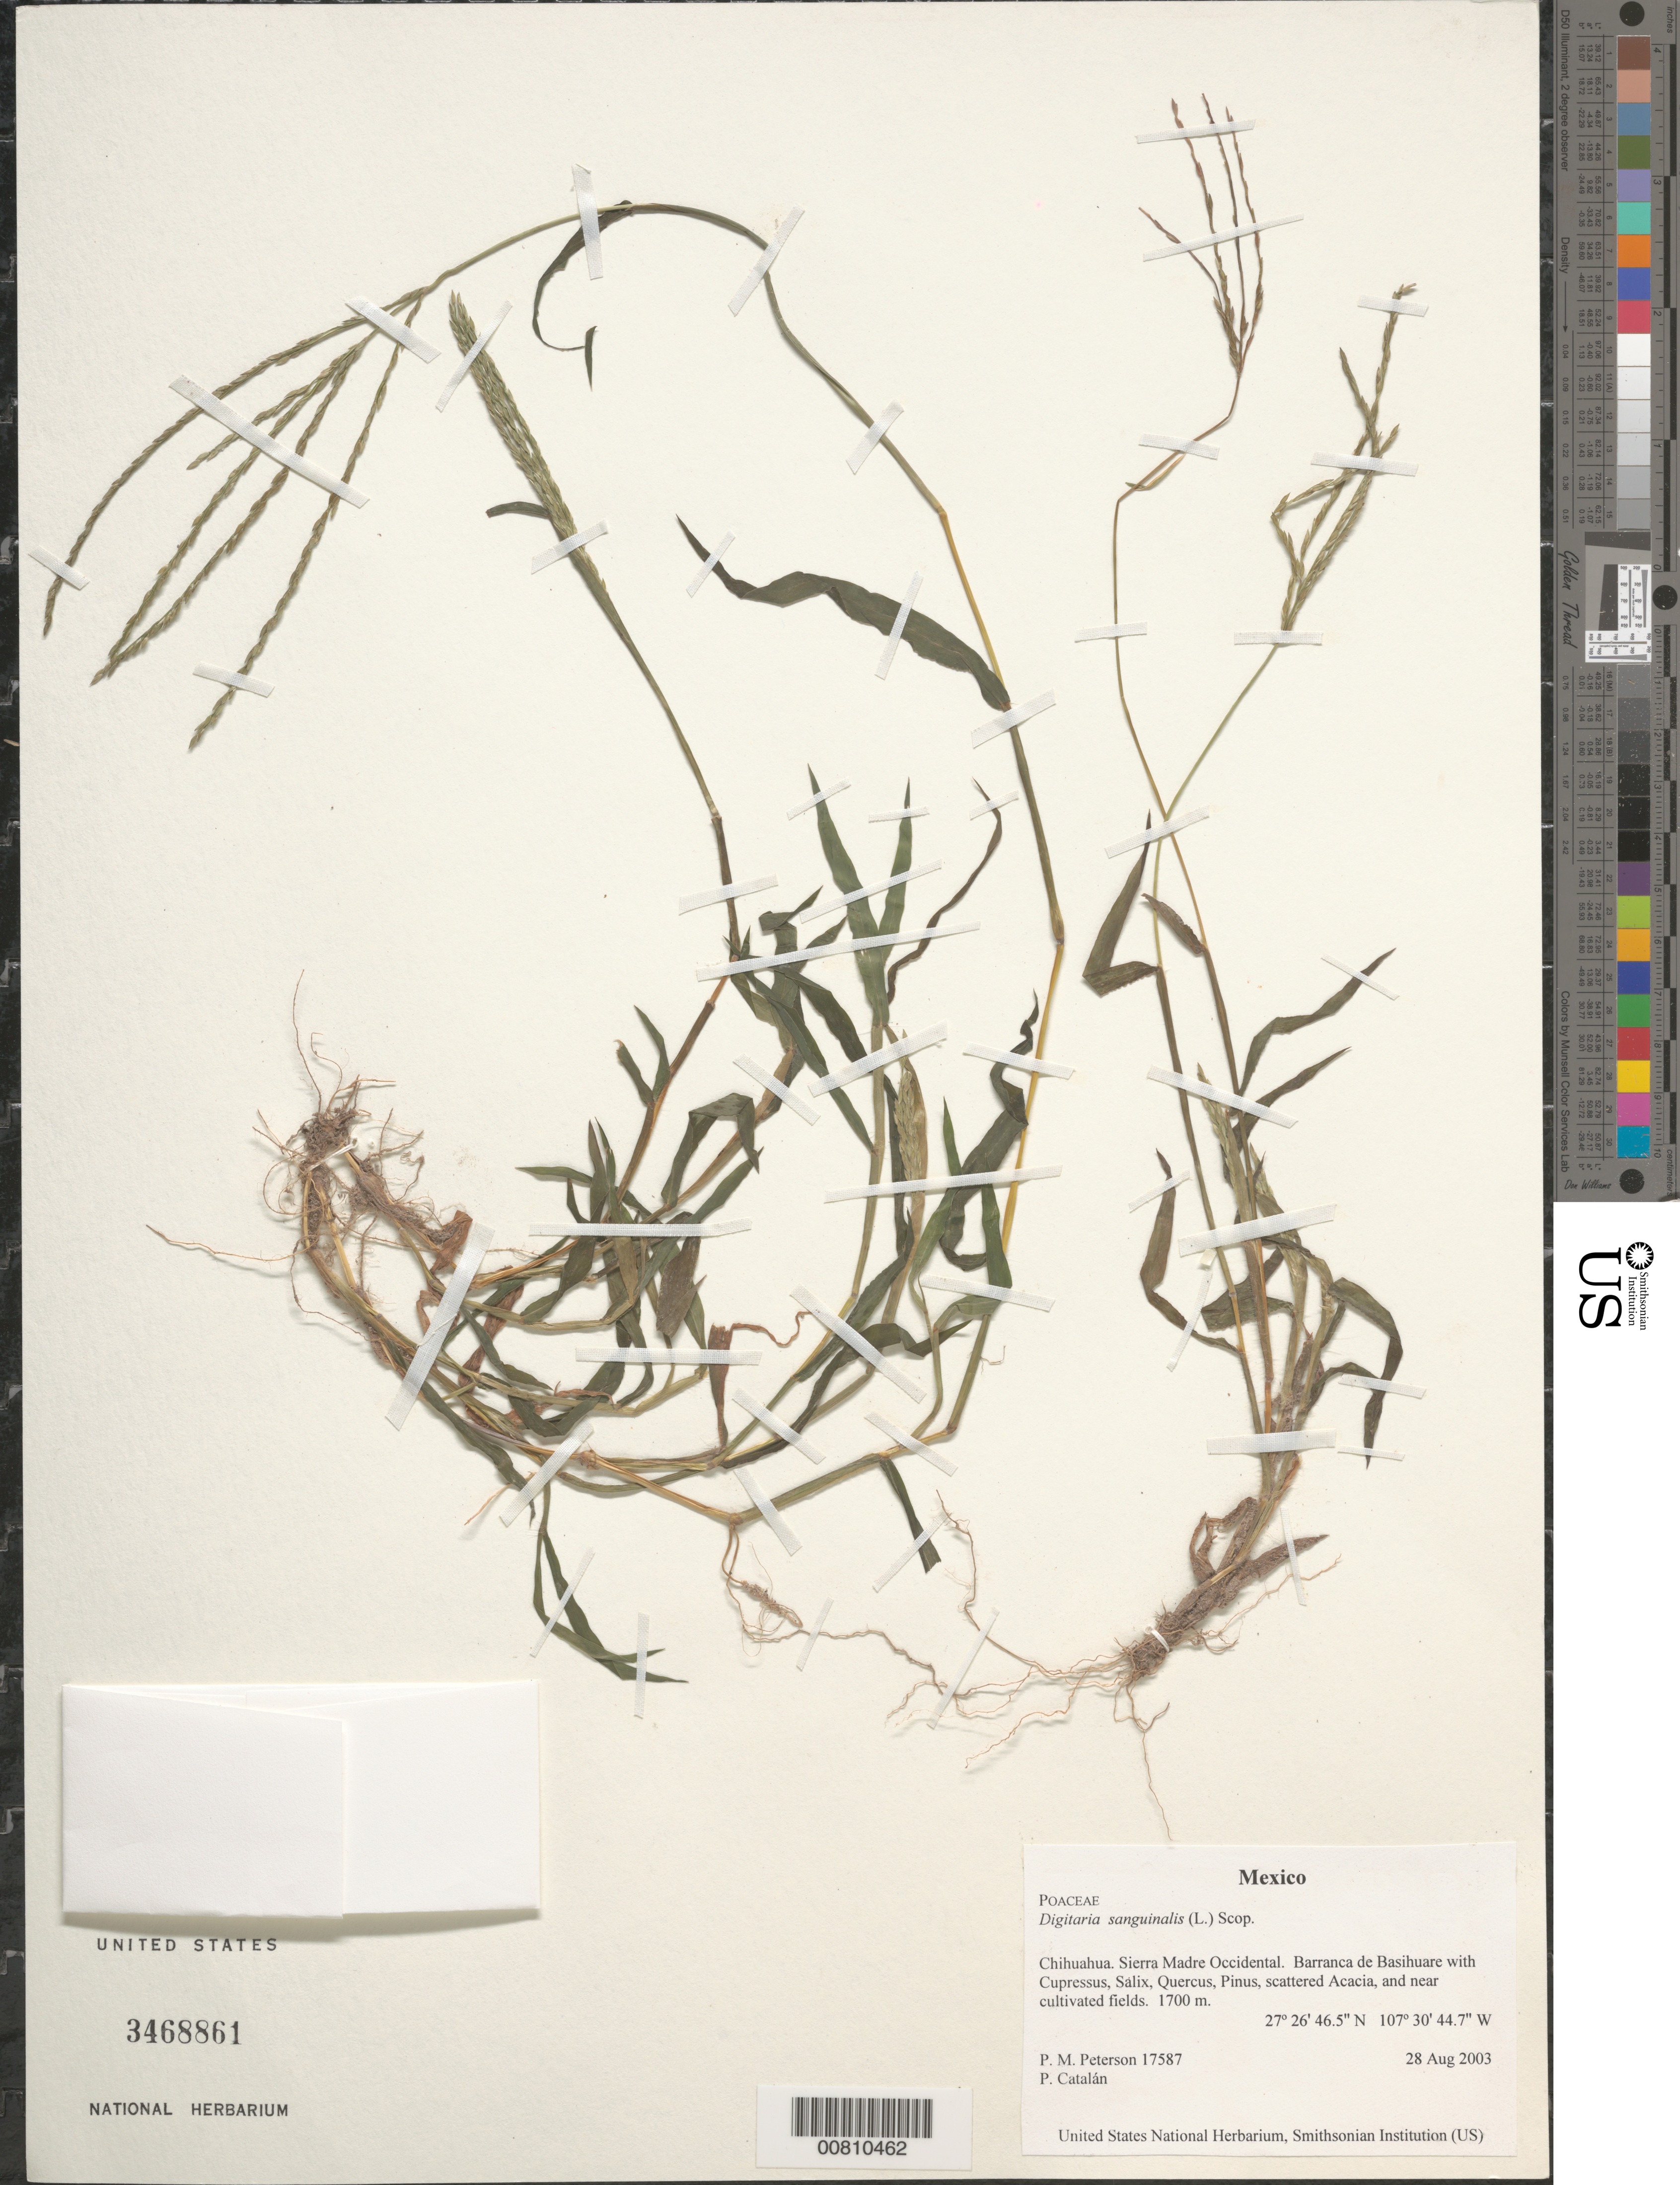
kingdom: Plantae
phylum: Tracheophyta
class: Liliopsida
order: Poales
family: Poaceae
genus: Digitaria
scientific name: Digitaria sanguinalis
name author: (L.) Scop.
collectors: P. M. Peterson & P. Catalán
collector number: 17587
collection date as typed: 28 Aug 2003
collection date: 2003-08-28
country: Mexico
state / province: Chihuahua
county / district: Sierra Madre Occidental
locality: Barranca de Basihuare with Cupressus, Salix, Quercus, Pinus, scattered Acacia, and near cultivated fields.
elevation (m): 1700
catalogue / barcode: US 3468861